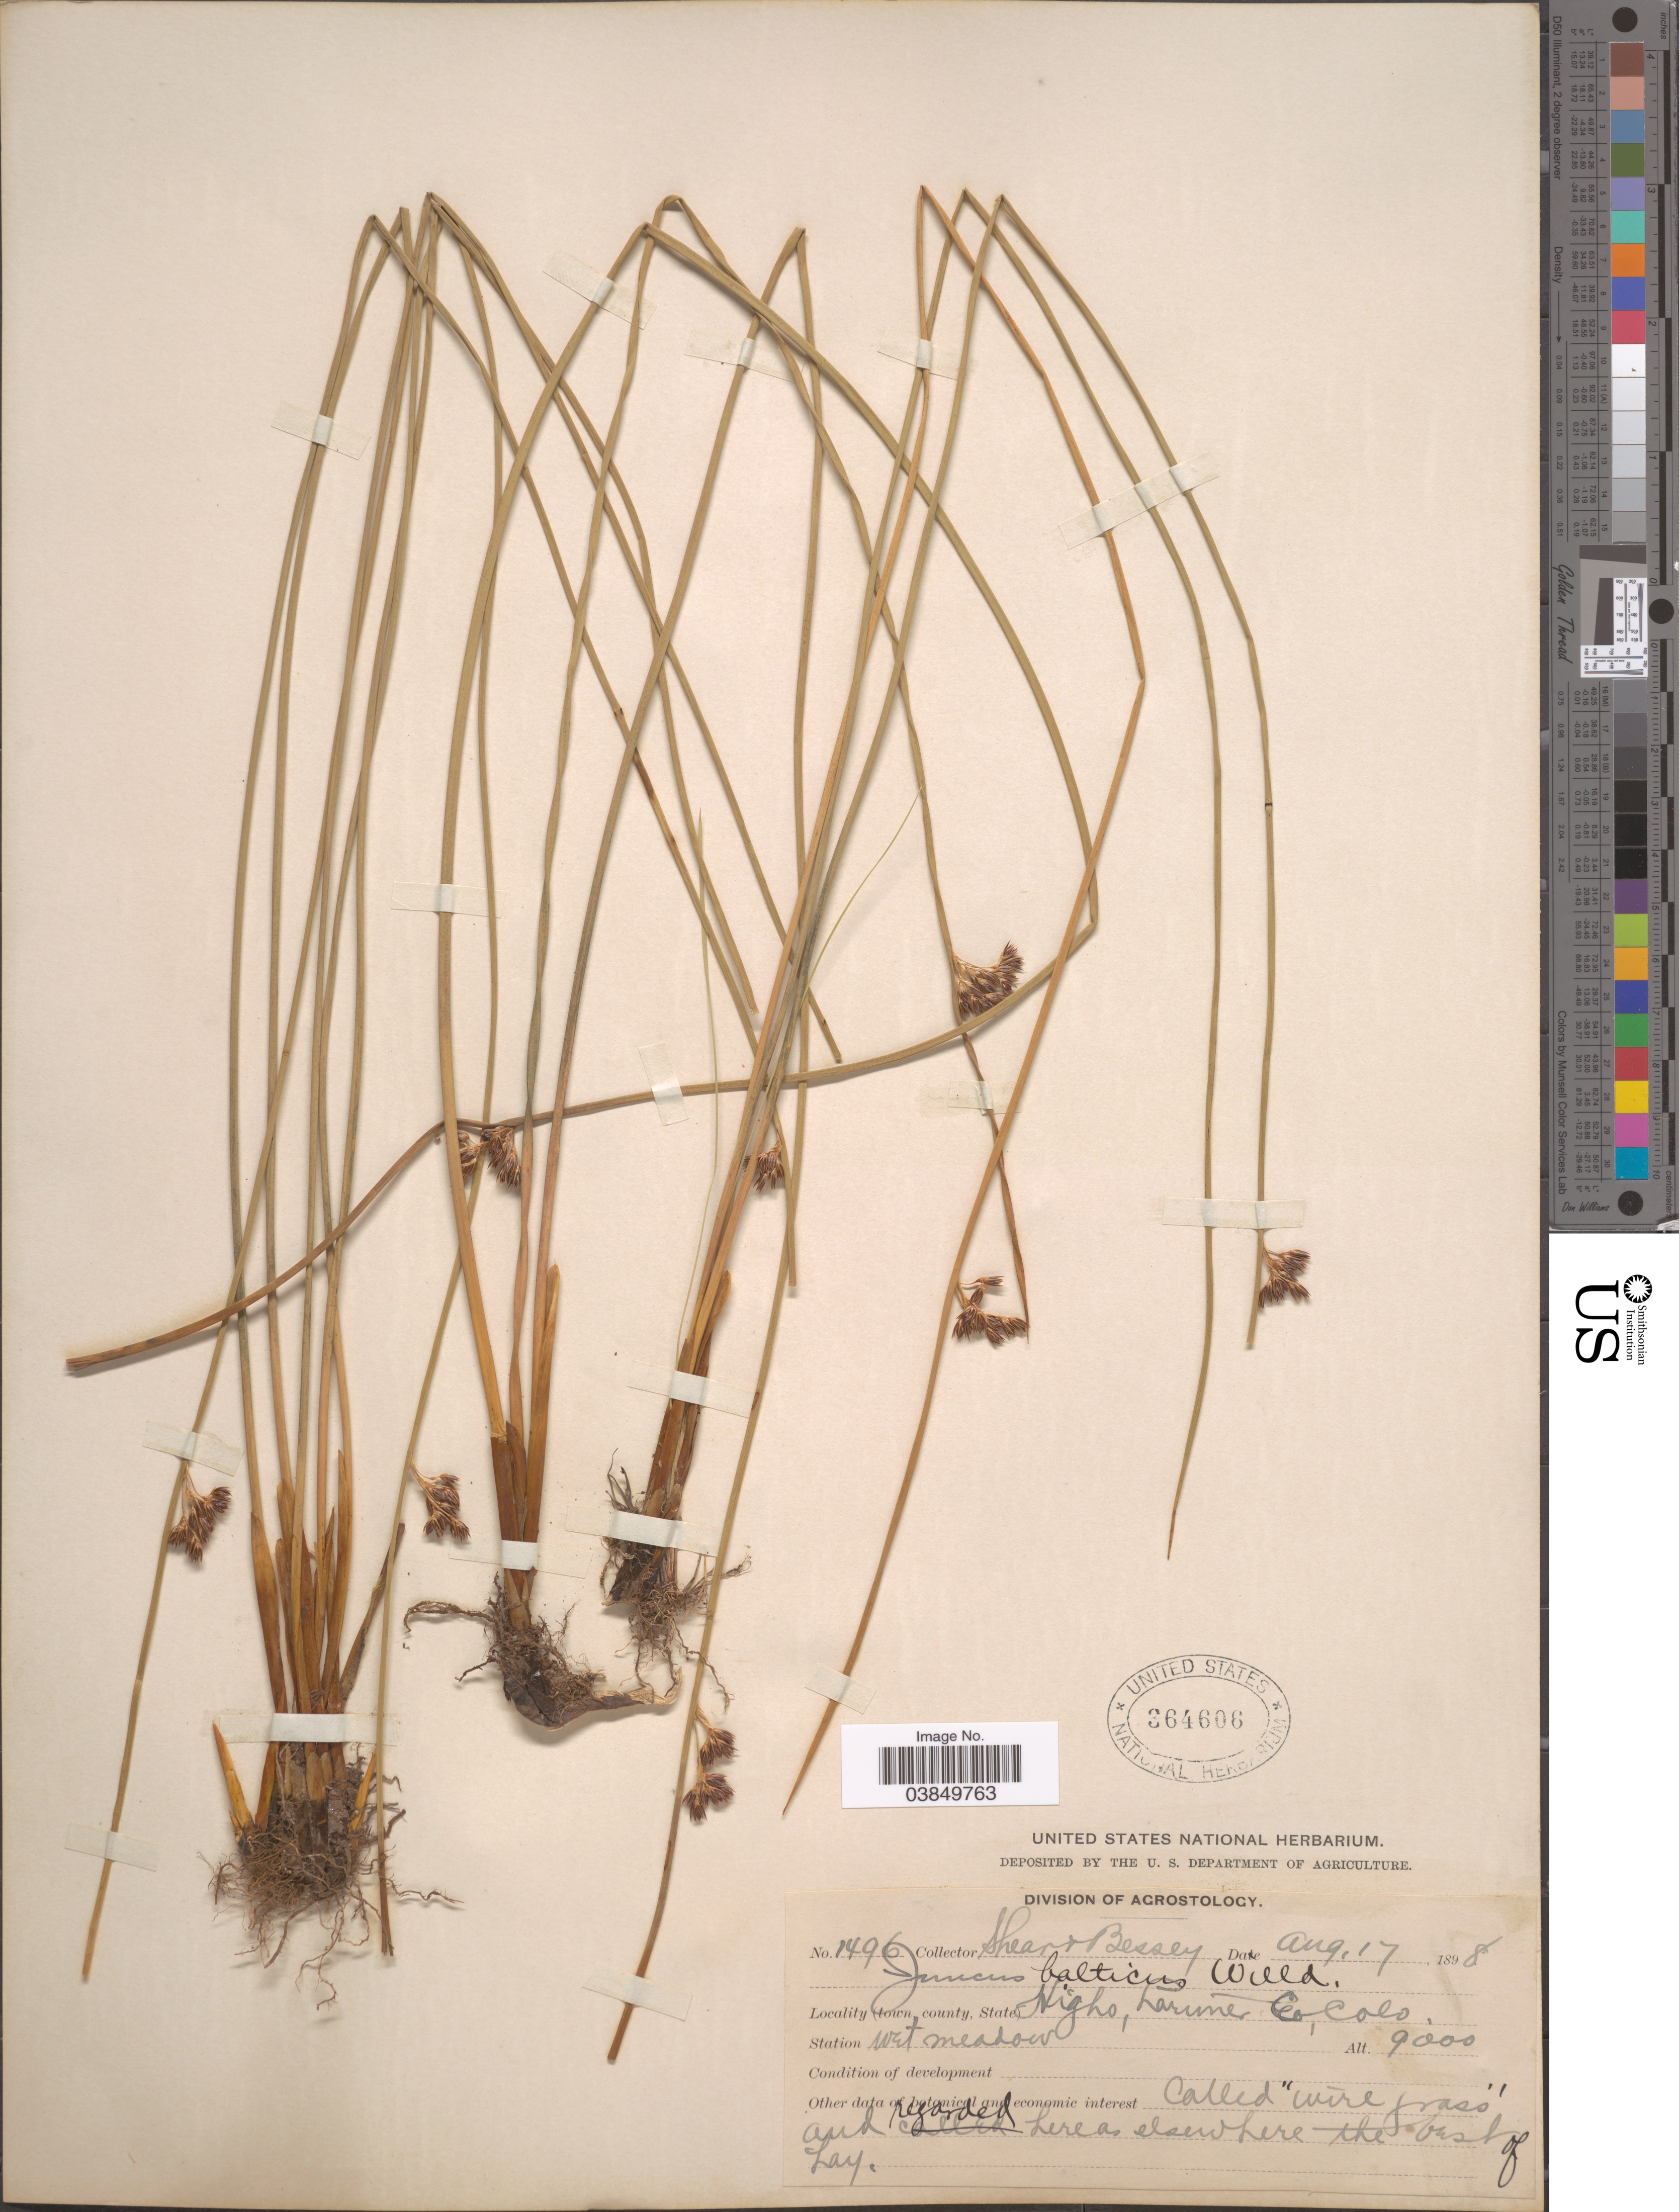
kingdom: Plantae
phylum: Tracheophyta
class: Liliopsida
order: Poales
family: Juncaceae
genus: Juncus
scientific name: Juncus balticus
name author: Willd.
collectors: -- Shear & -. Bessey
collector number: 1496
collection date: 1898-08-17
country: United States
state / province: Colorado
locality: Highs, Larimer Co.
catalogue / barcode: US 364606